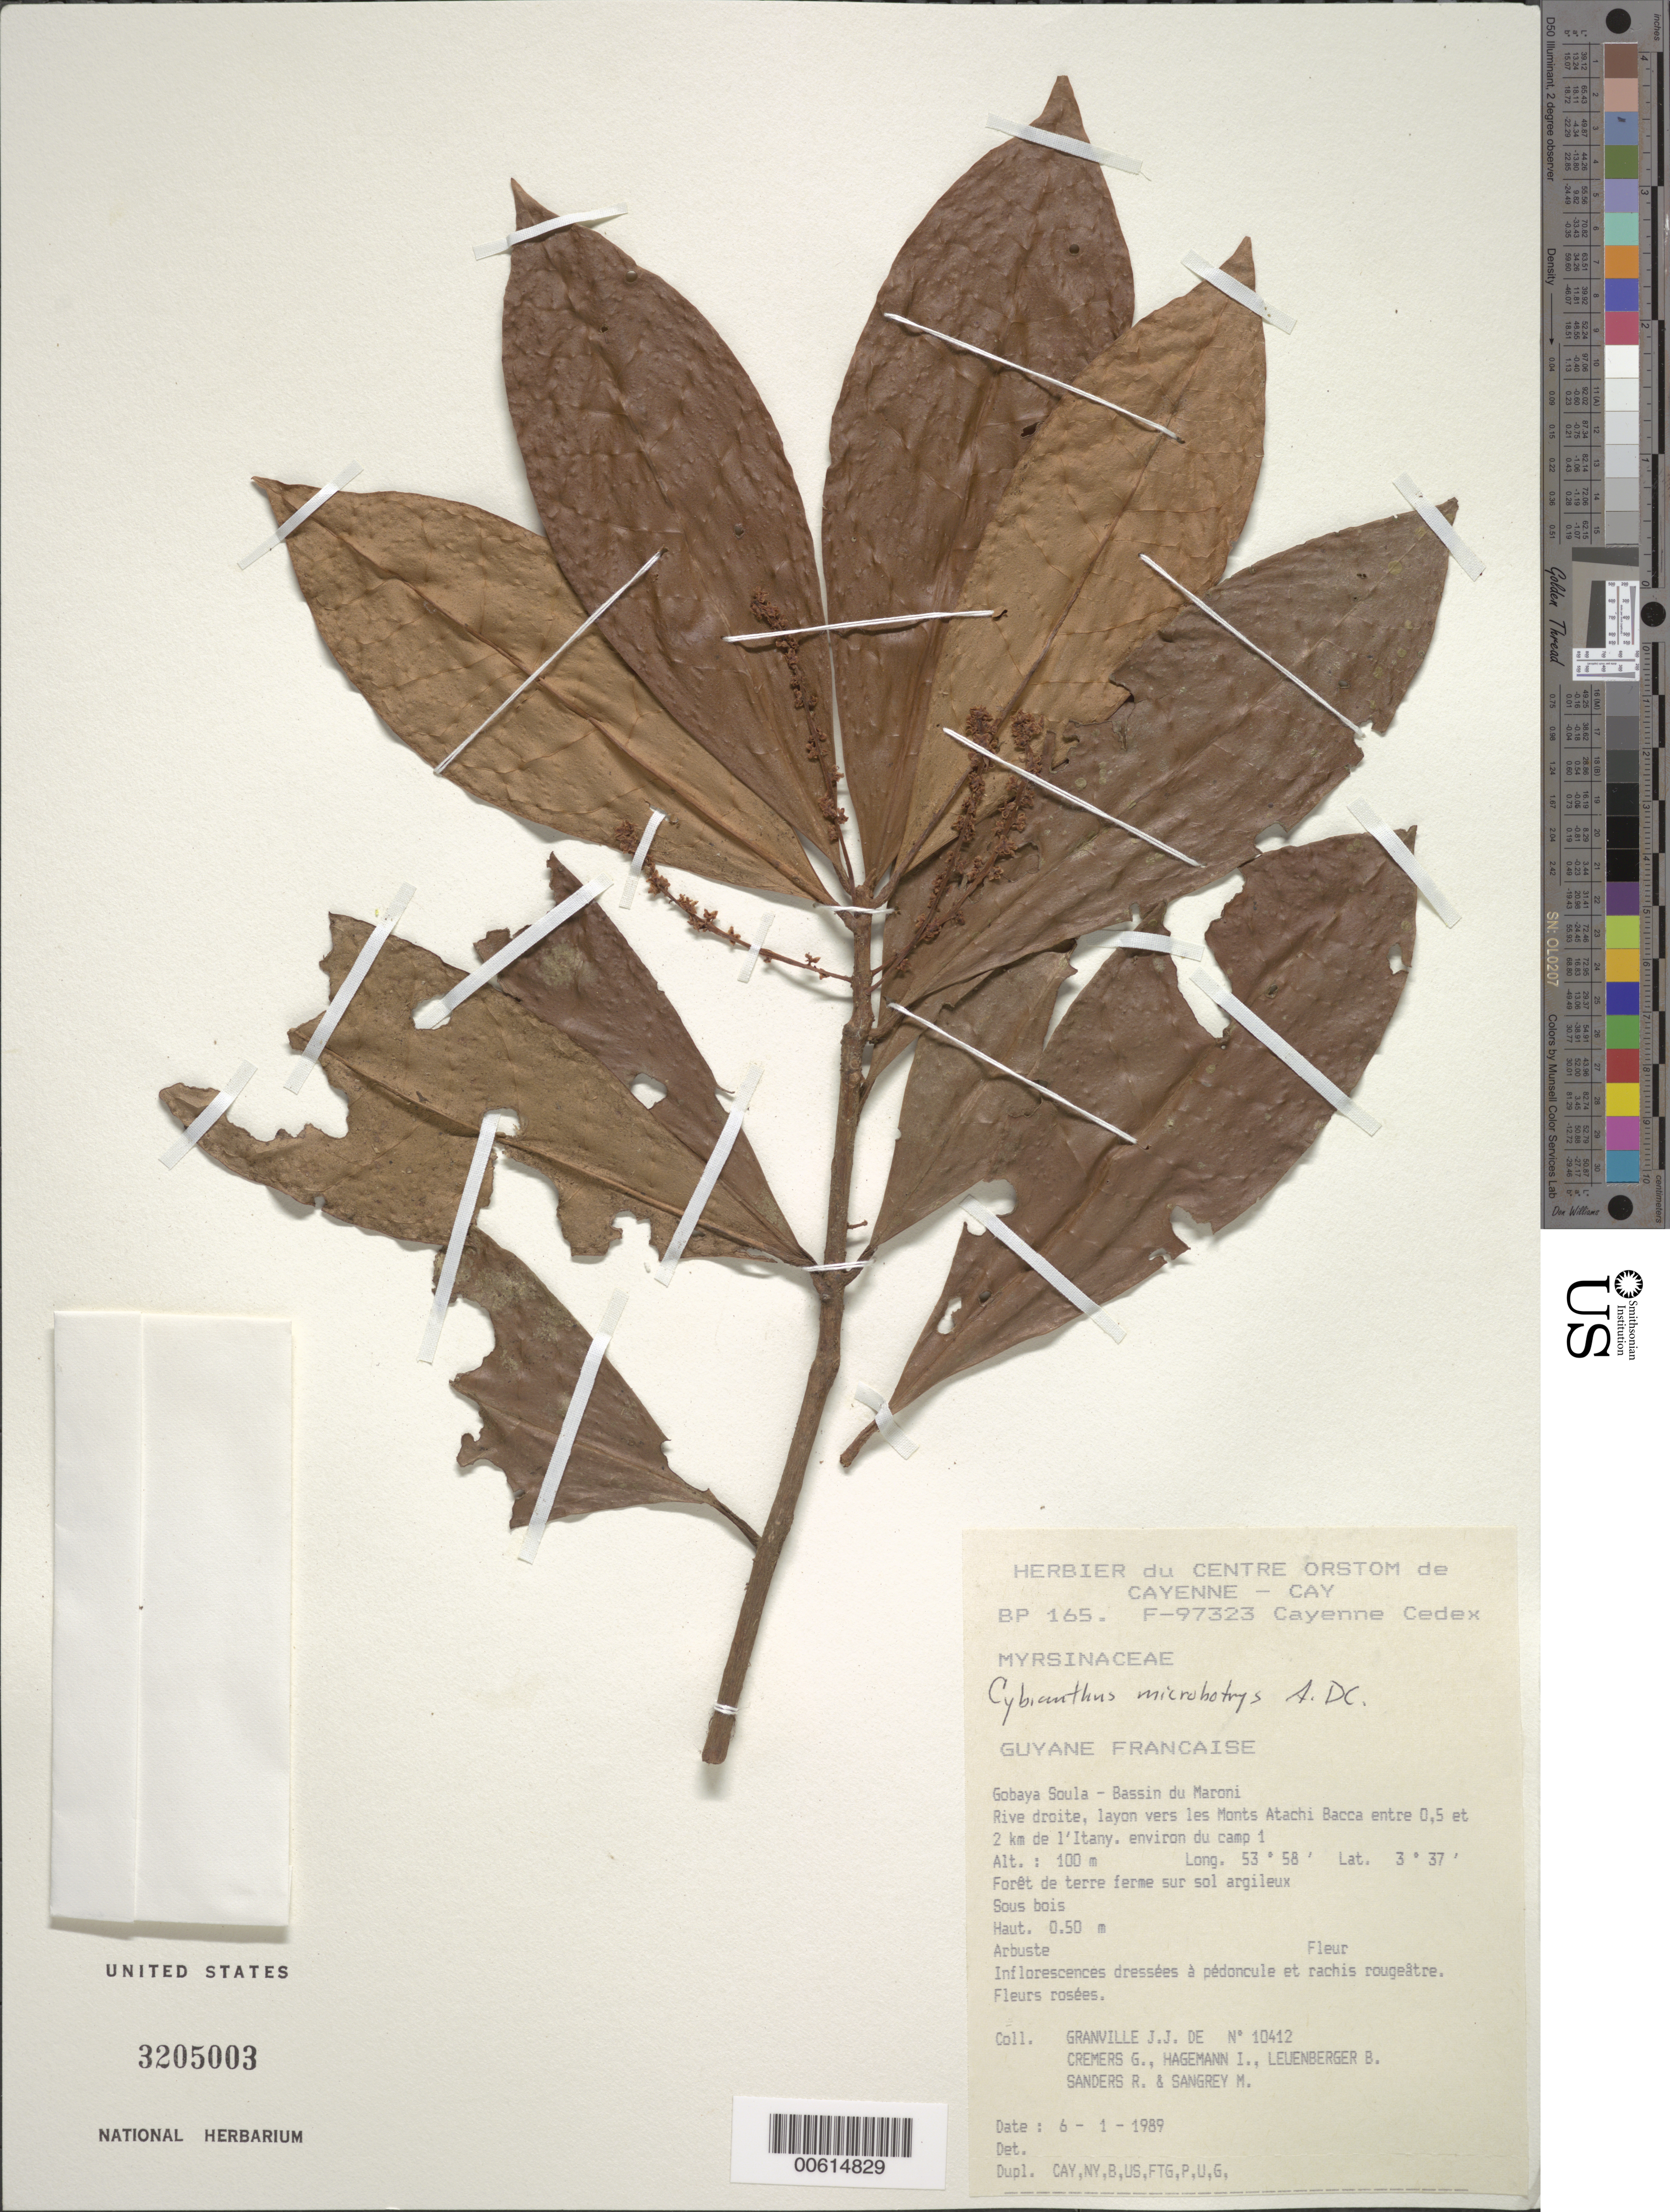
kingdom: Plantae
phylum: Tracheophyta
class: Magnoliopsida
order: Ericales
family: Primulaceae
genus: Cybianthus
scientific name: Cybianthus microbotrys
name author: A. DC.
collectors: J.-J. de Granville, G. Cremers, J. Hagemann, B. E. Leuenberger & M. S. Sangrey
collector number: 10412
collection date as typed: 6-Jan-89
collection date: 1989-01-06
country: French Guiana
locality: Gobaya Soula, Bassin du Maroni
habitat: Forest on terra firma, clay soil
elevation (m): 100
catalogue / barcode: US 2305003